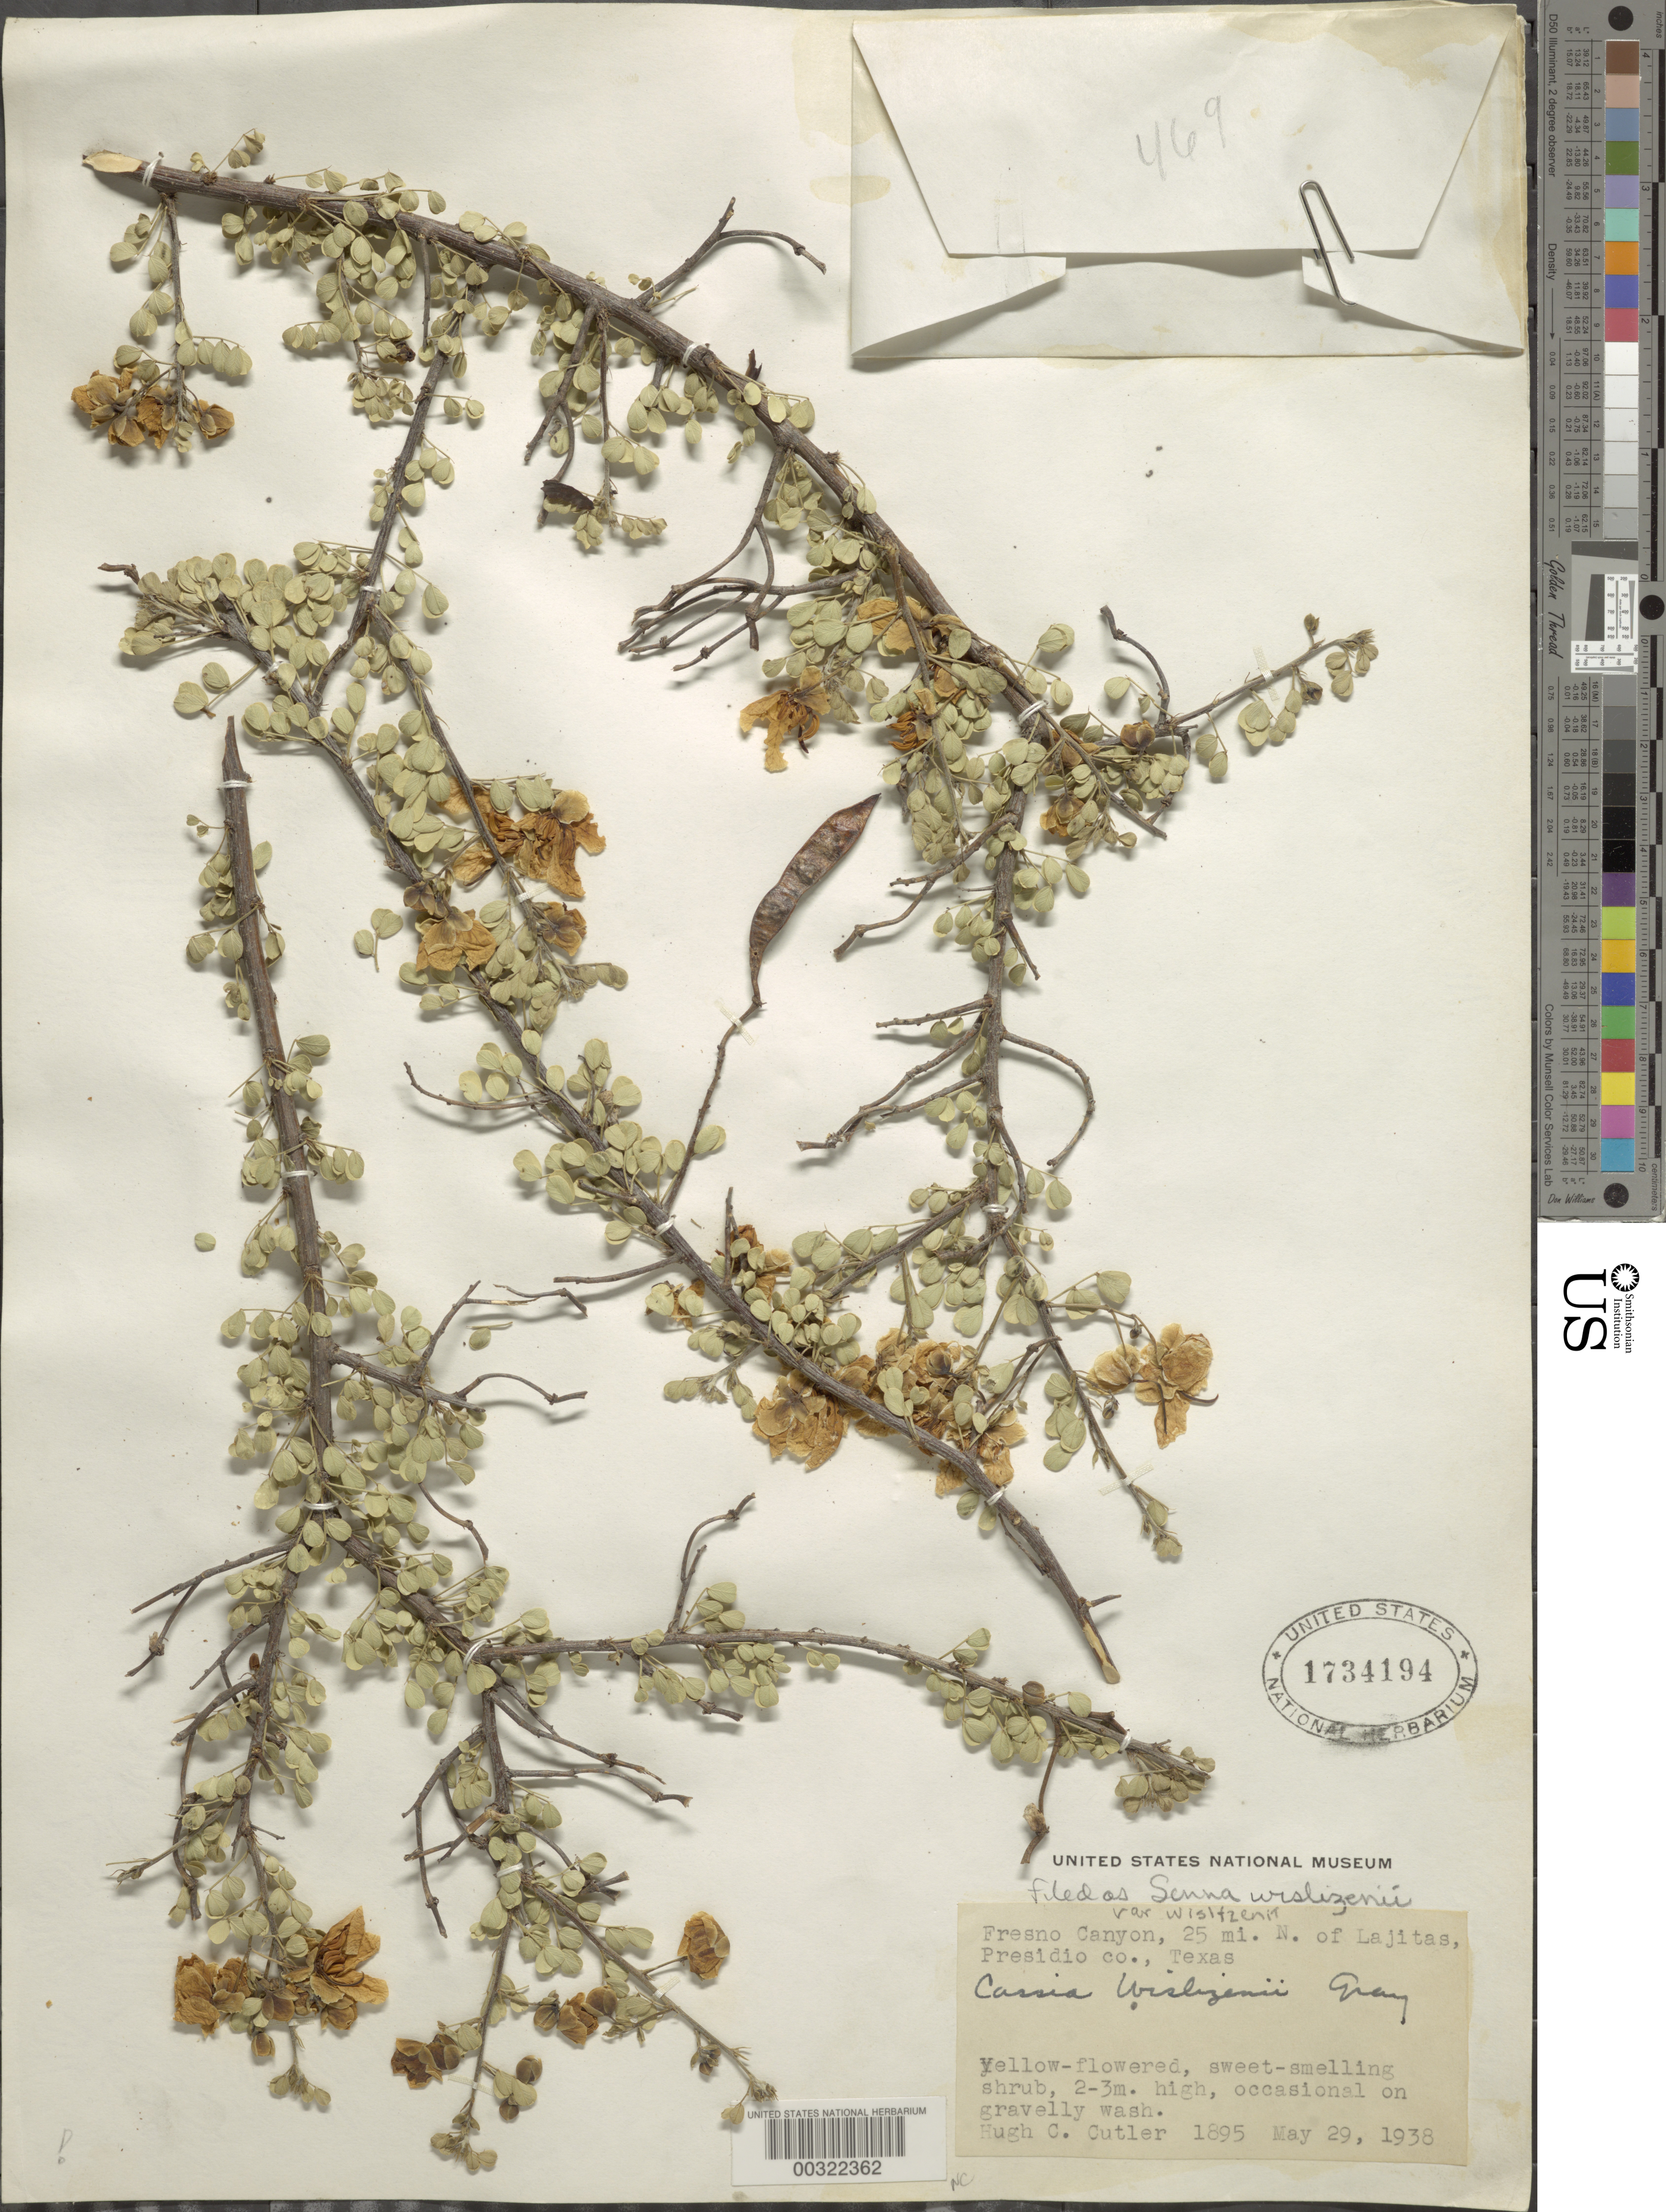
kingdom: Plantae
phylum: Tracheophyta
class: Magnoliopsida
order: Fabales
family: Fabaceae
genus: Senna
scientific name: Senna wislizeni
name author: (A. Gray) H.S. Irwin & Barneby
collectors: H. C. Cutler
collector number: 1895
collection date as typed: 29 May 1938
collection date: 1938-05-29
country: United States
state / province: Texas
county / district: Presidio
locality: Fresno canyon, 25 mi n of lajitas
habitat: Gravelly wash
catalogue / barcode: US 1734194